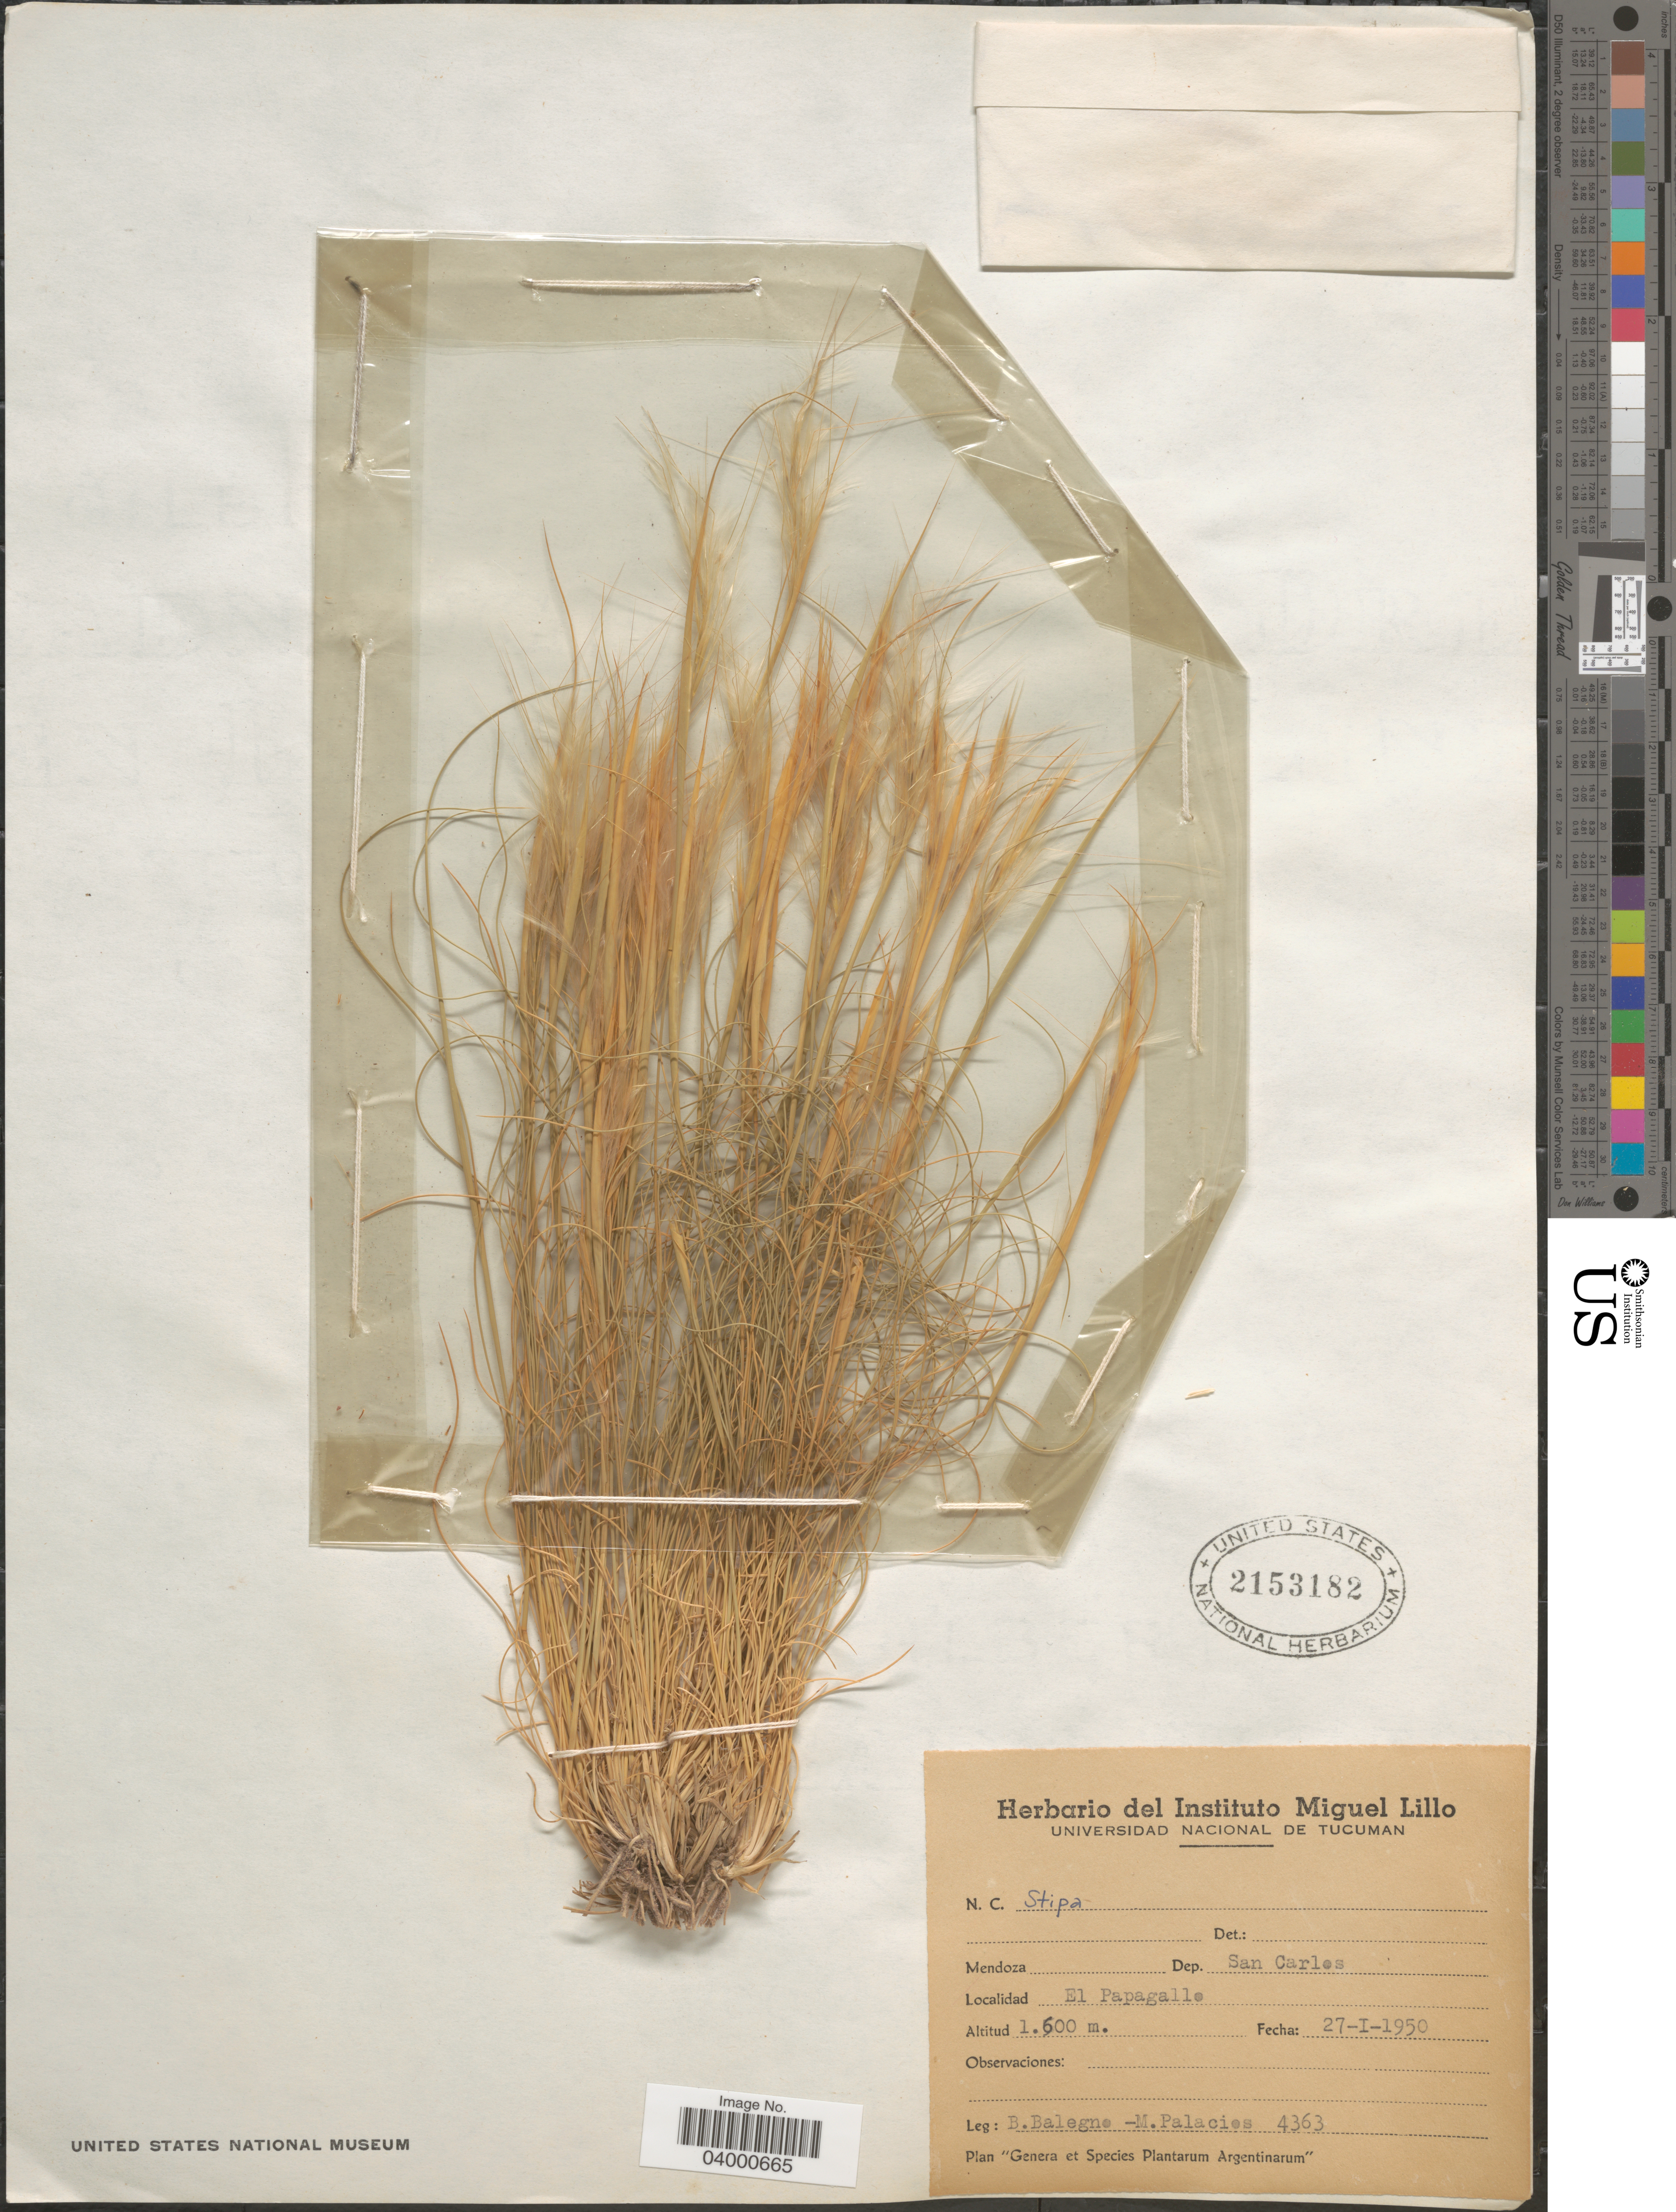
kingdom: Plantae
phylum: Tracheophyta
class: Liliopsida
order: Poales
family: Poaceae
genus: Pappostipa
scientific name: Pappostipa sp.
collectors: B. Balegno & M. Palacios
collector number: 4363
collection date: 1950-01-27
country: Argentina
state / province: Mendoza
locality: Dep. San Carlos. El Papagallo.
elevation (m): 1600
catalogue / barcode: US 2153182